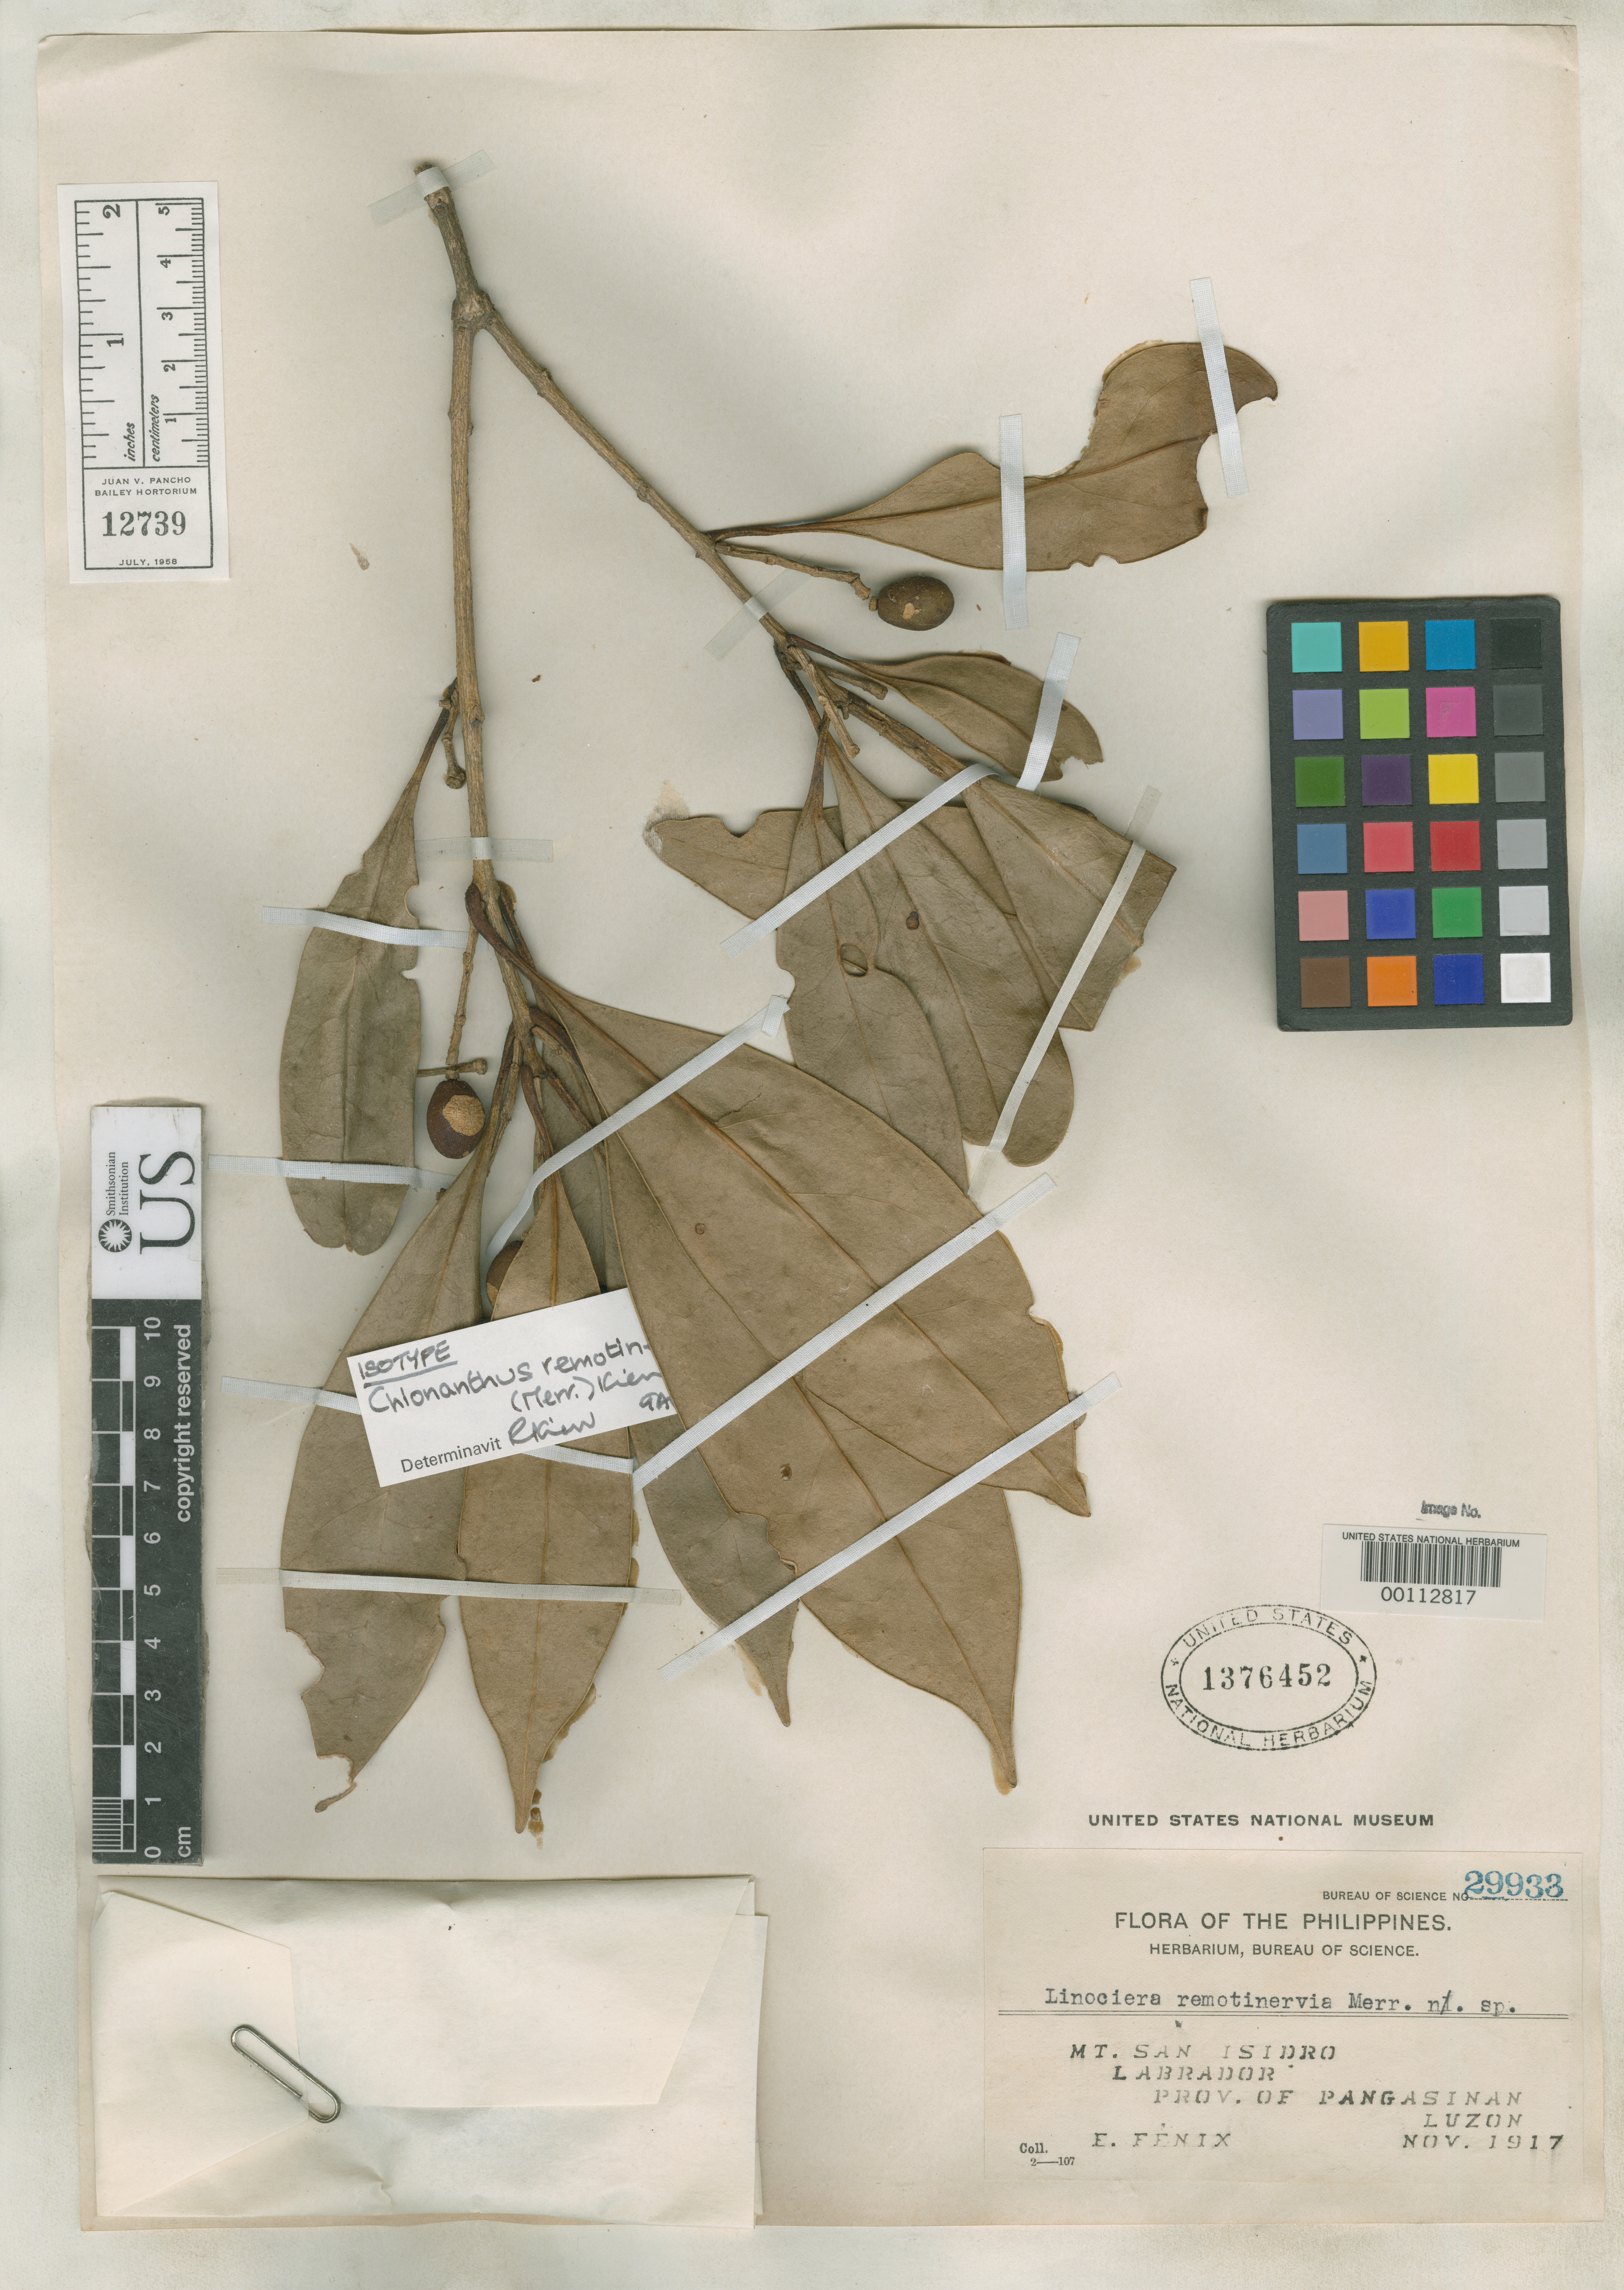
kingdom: Plantae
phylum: Tracheophyta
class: Magnoliopsida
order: Lamiales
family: Oleaceae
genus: Linociera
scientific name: Linociera remotinervia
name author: Merr.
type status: Type Fragment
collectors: E. Fénix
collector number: Bur. Sci. 29938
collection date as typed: Nov 1917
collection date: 1917-11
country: Philippines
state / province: Ilocos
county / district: Pangasinan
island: Luzon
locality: Mt. San Isidro.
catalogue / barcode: US 1376452